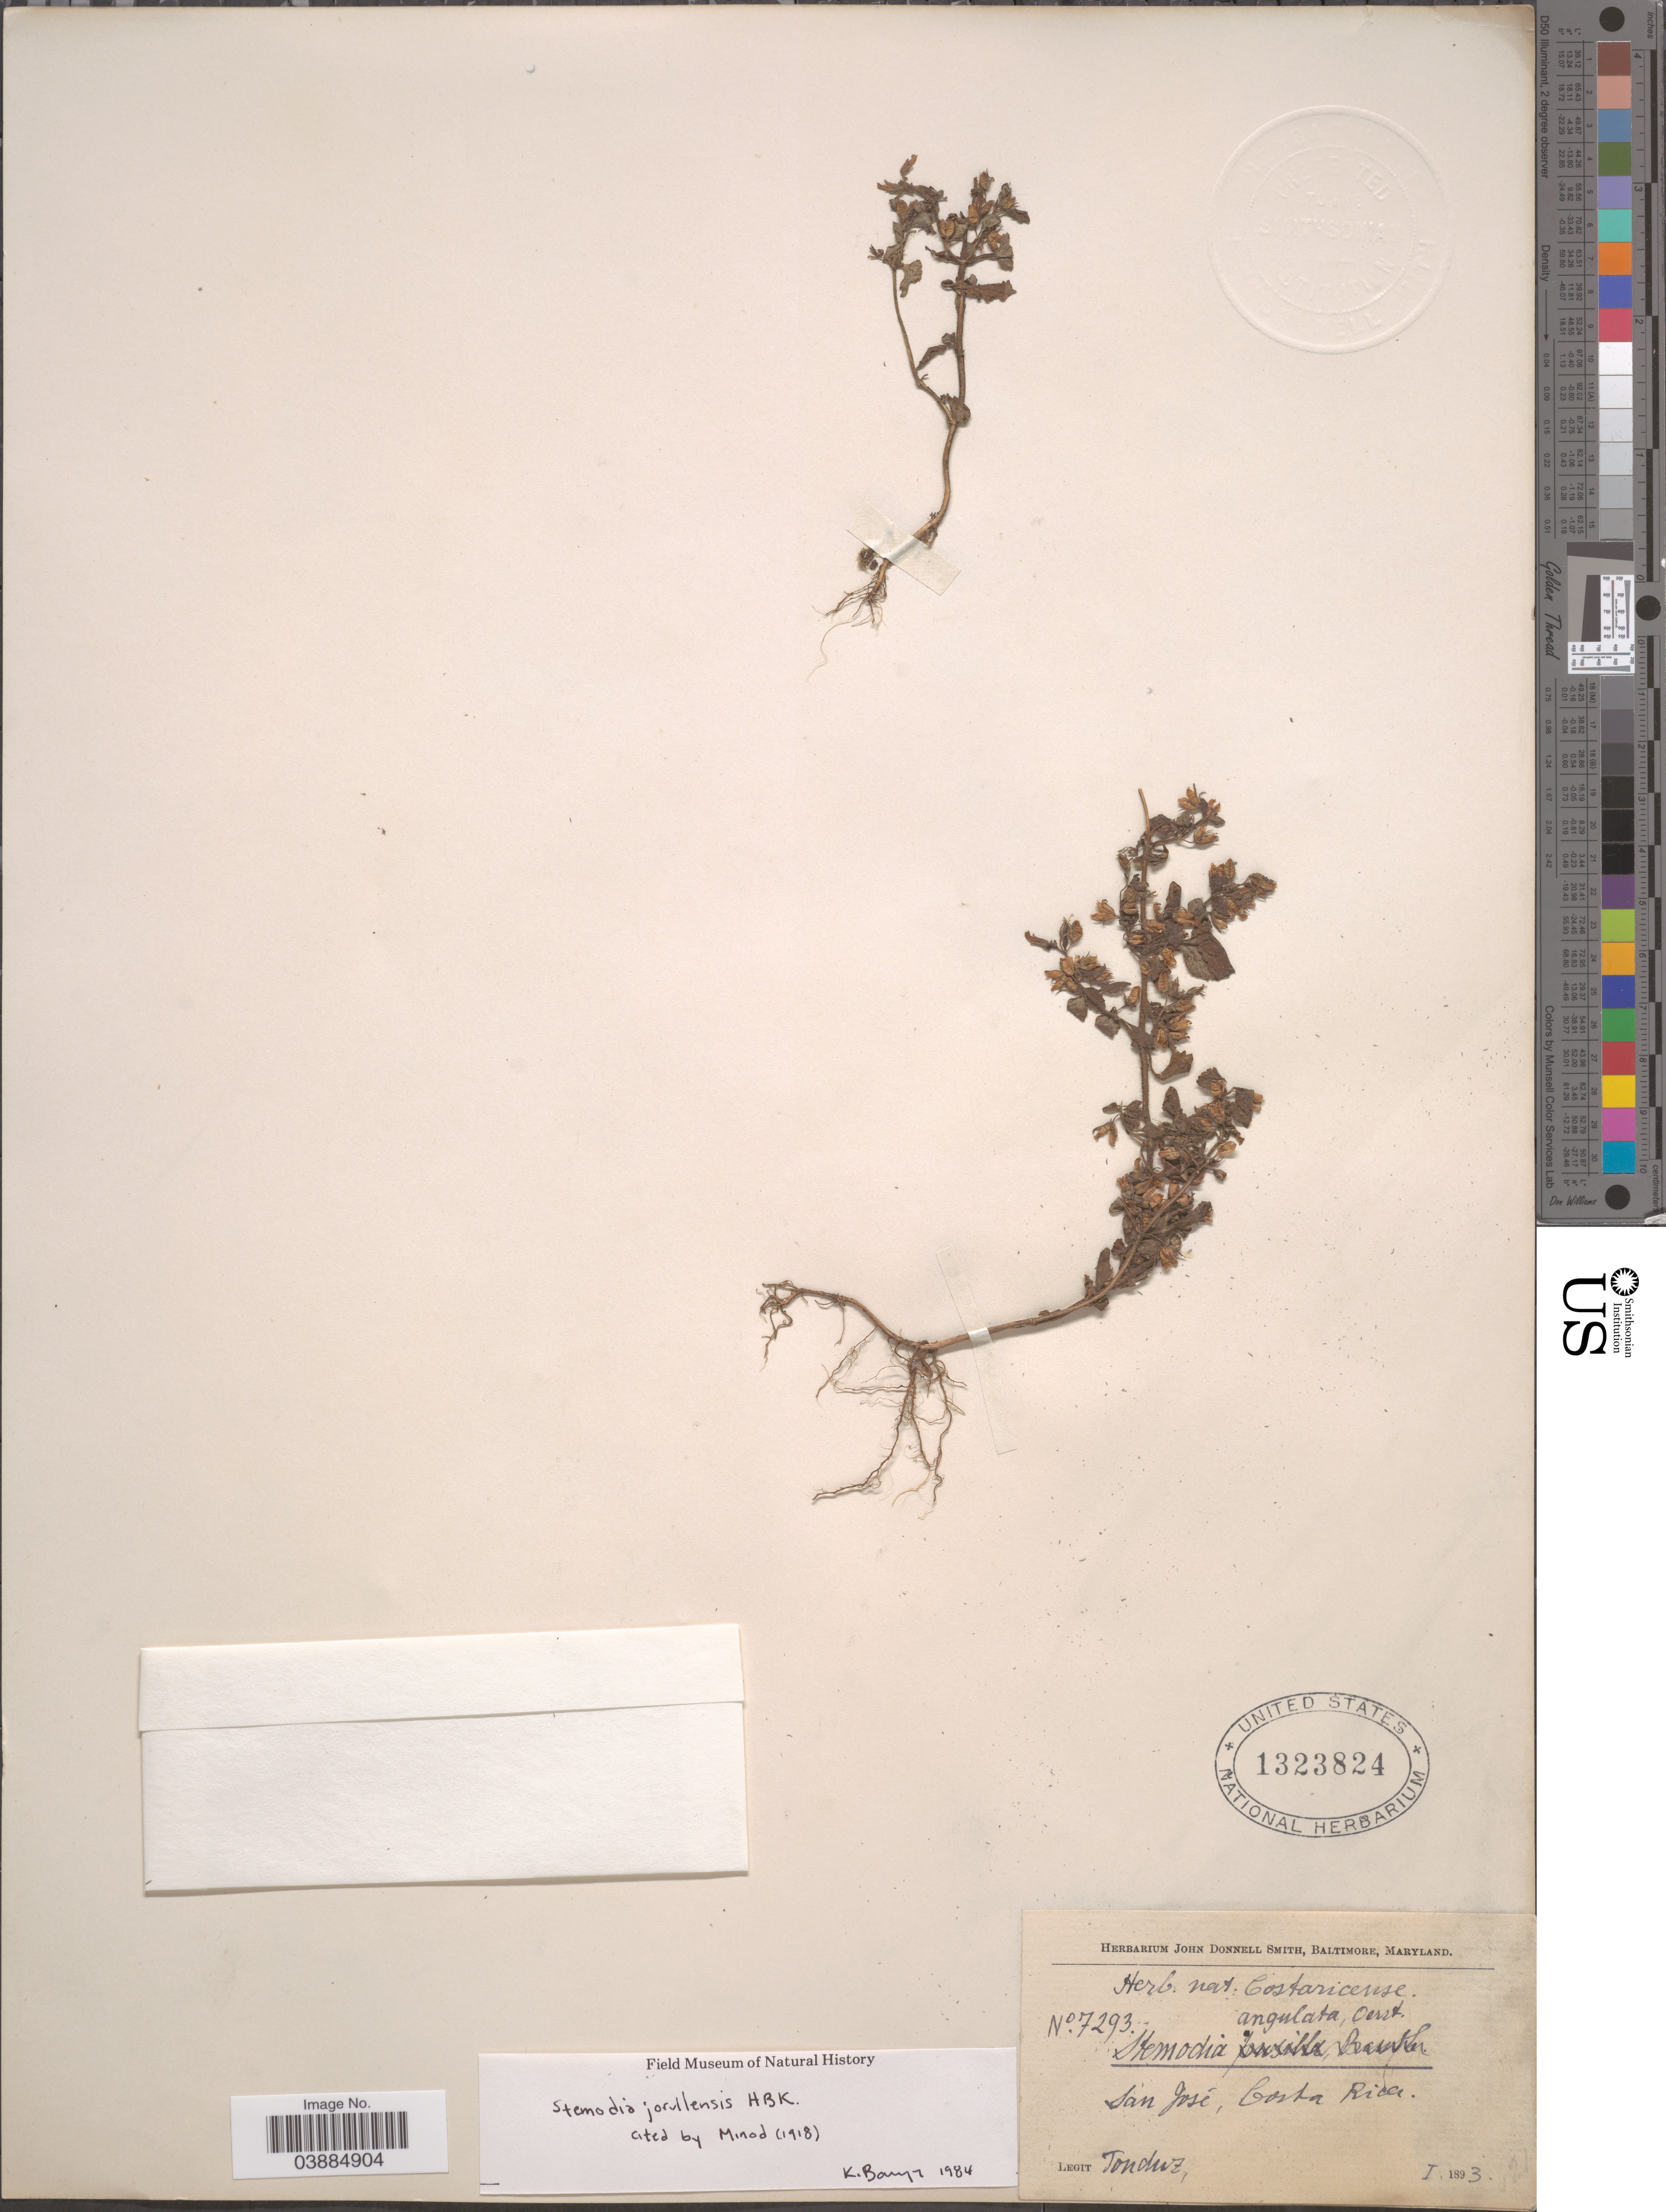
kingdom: Plantae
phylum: Tracheophyta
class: Magnoliopsida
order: Lamiales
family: Plantaginaceae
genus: Stemodia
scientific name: Stemodia jorullensis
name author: Kunth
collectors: Tonduz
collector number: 7293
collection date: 1893-01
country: Costa Rica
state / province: San José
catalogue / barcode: US 1323824